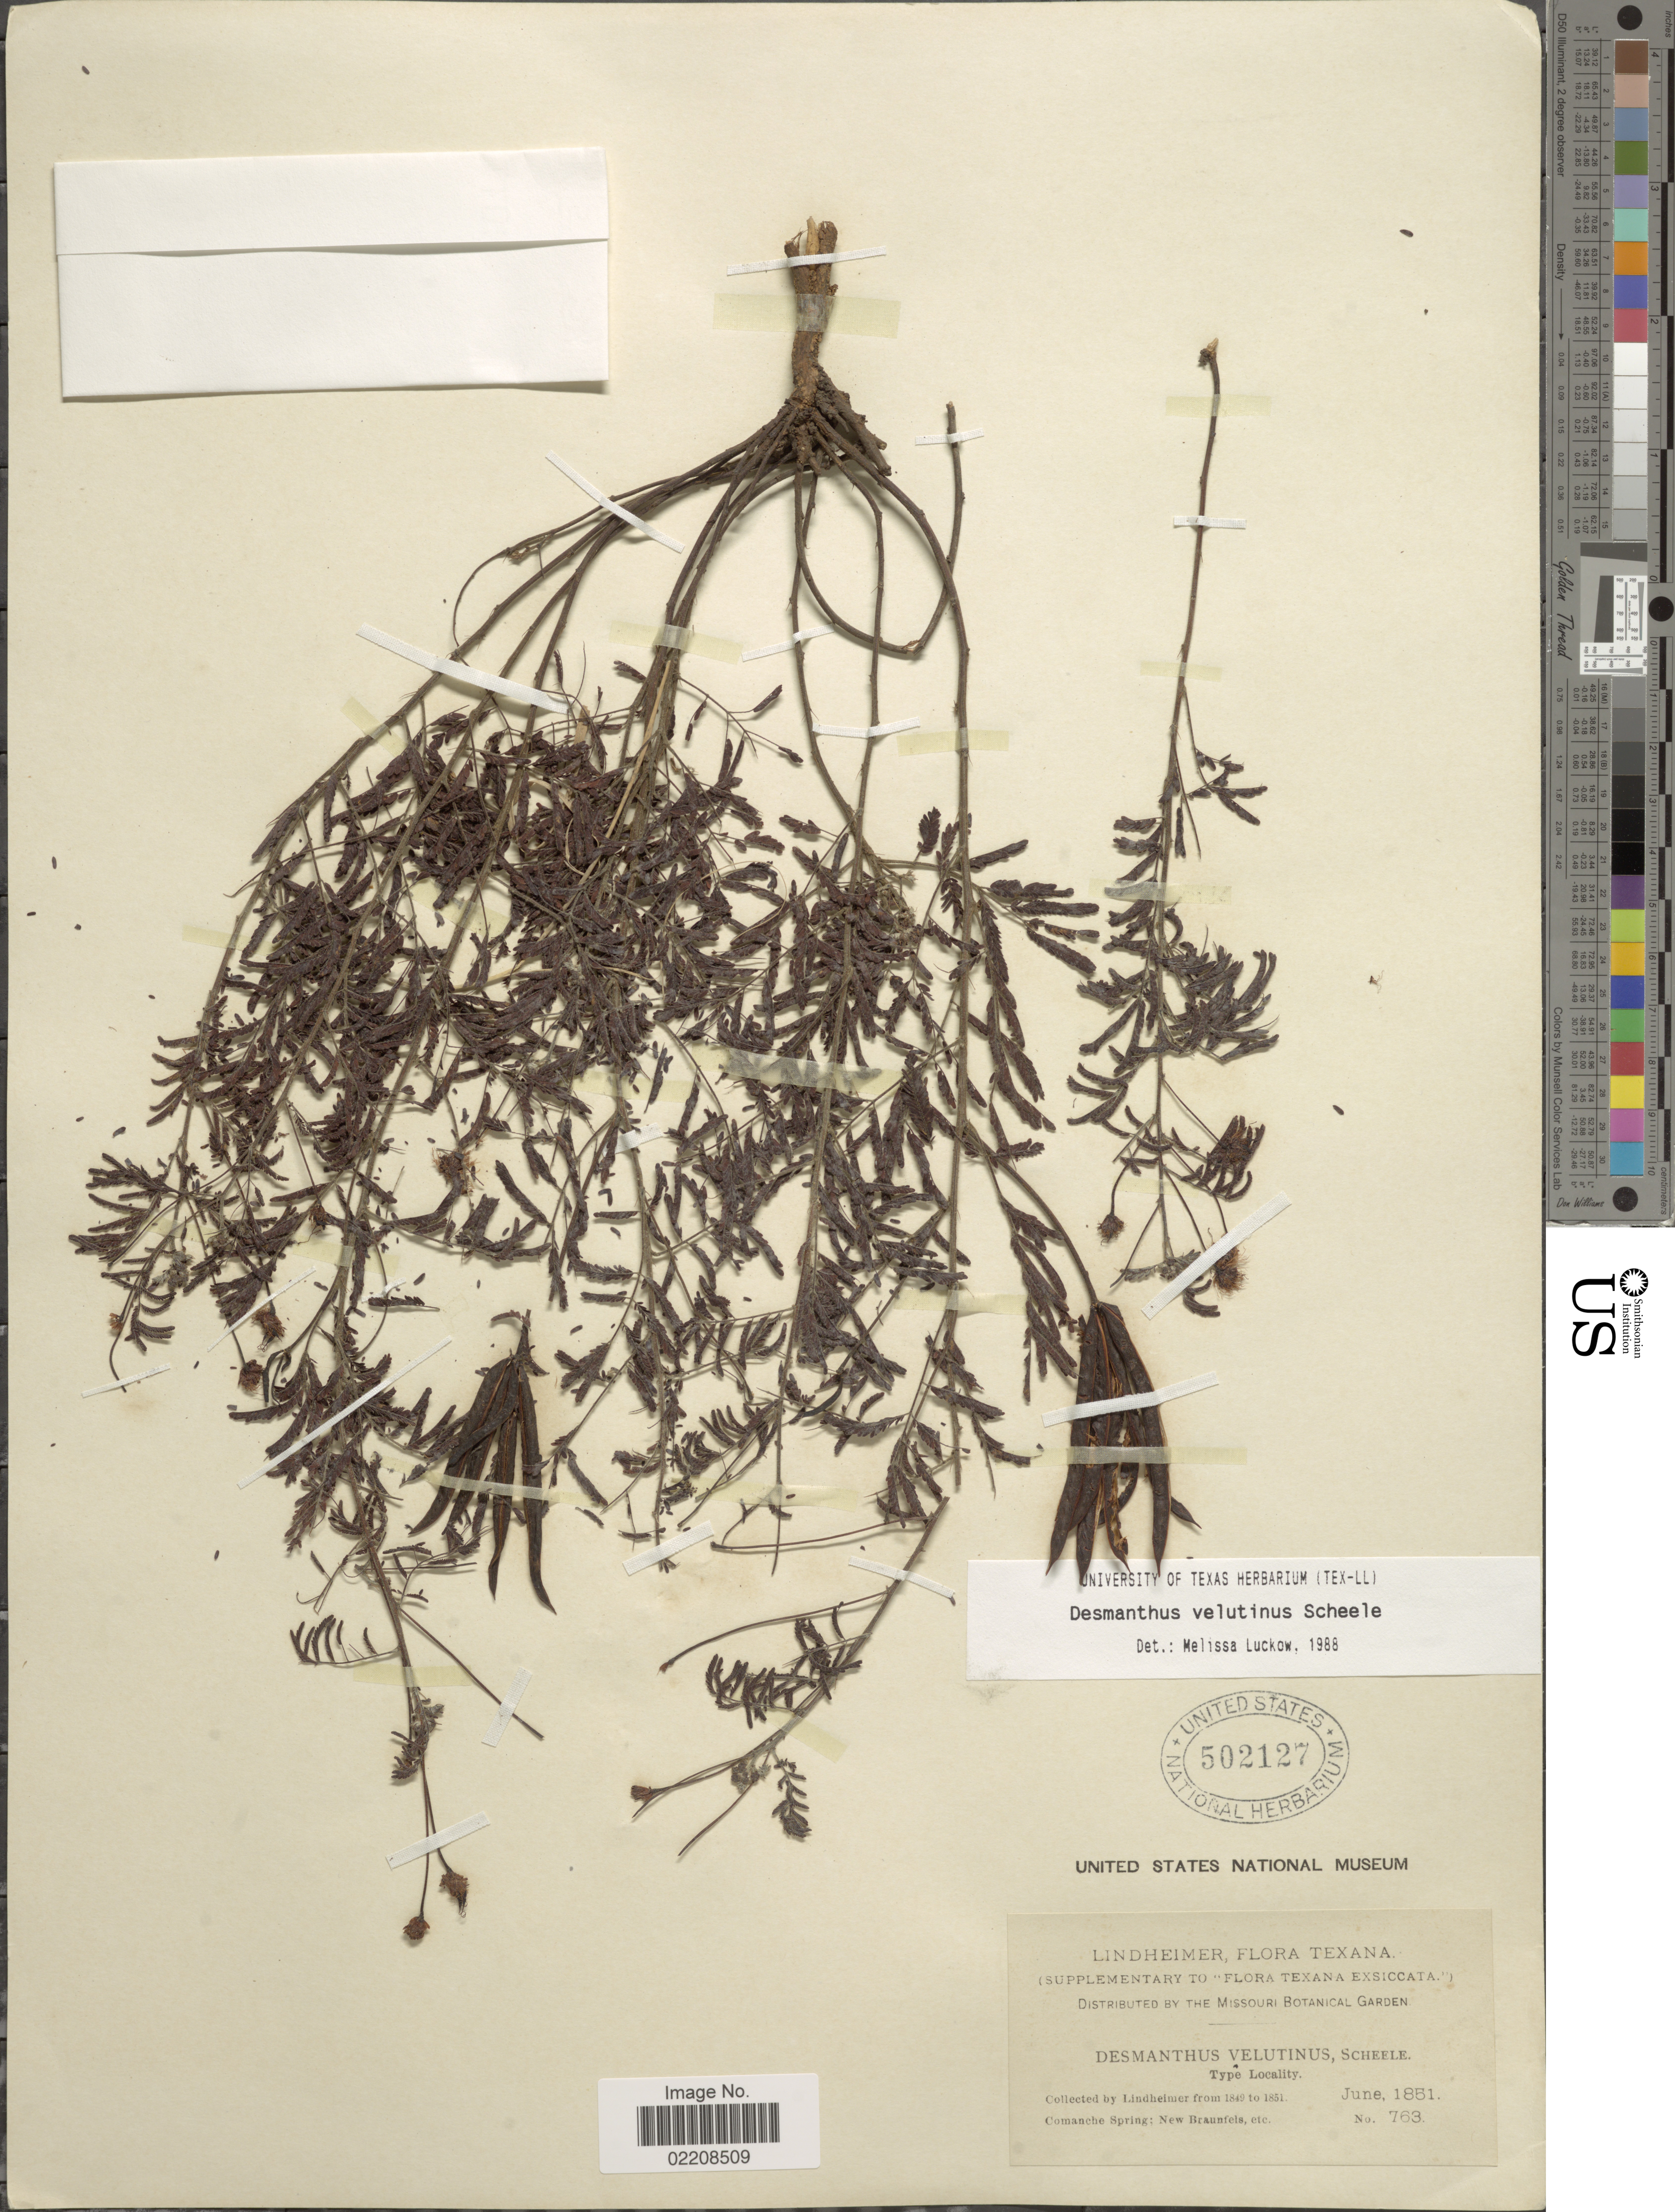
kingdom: Plantae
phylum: Tracheophyta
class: Magnoliopsida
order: Fabales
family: Fabaceae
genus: Desmanthus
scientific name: Desmanthus velutinus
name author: Scheele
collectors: -. Lindheimer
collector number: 763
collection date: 1851-06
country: United States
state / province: Texas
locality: Texana. Comanche Spring: New Braunfels, etc.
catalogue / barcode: US 502127